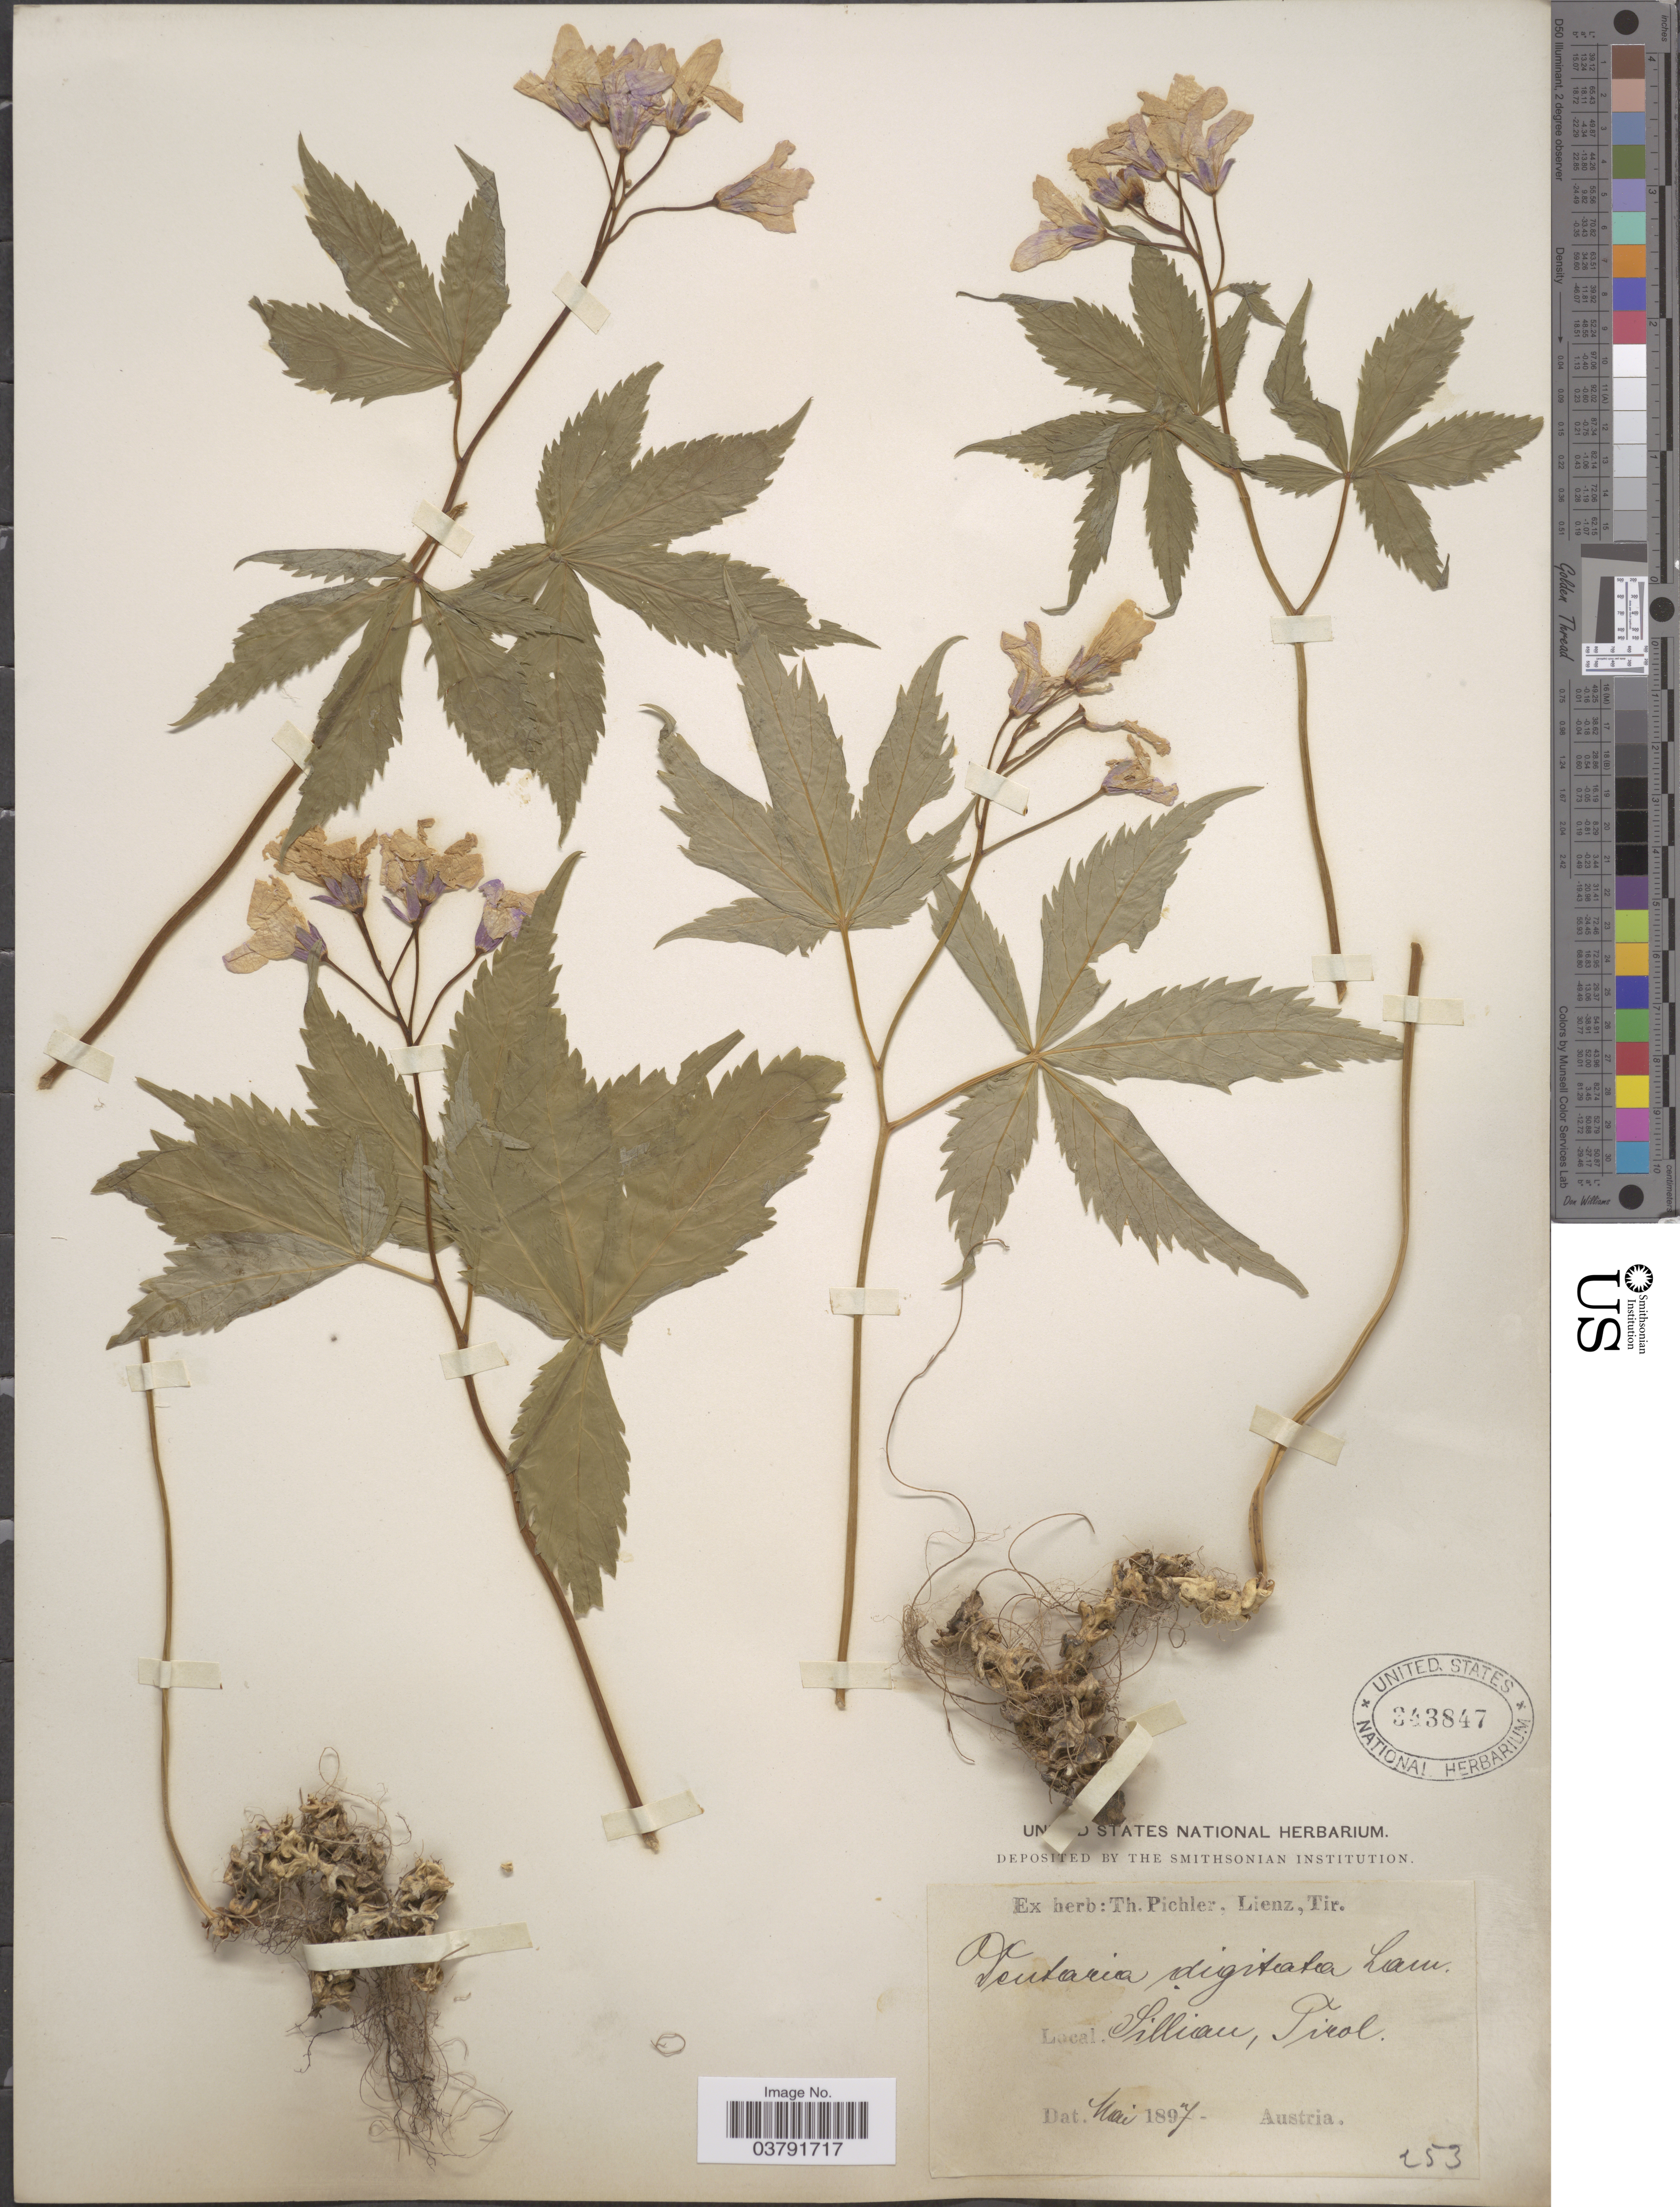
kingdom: Plantae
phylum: Tracheophyta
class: Magnoliopsida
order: Brassicales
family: Brassicaceae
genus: Dentaria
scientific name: Dentaria digitata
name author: Lam.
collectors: ex herb. T. Pichler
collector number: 253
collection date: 1897-05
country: Austria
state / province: Tirol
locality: Sillian, Tirol.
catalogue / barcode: US 343847